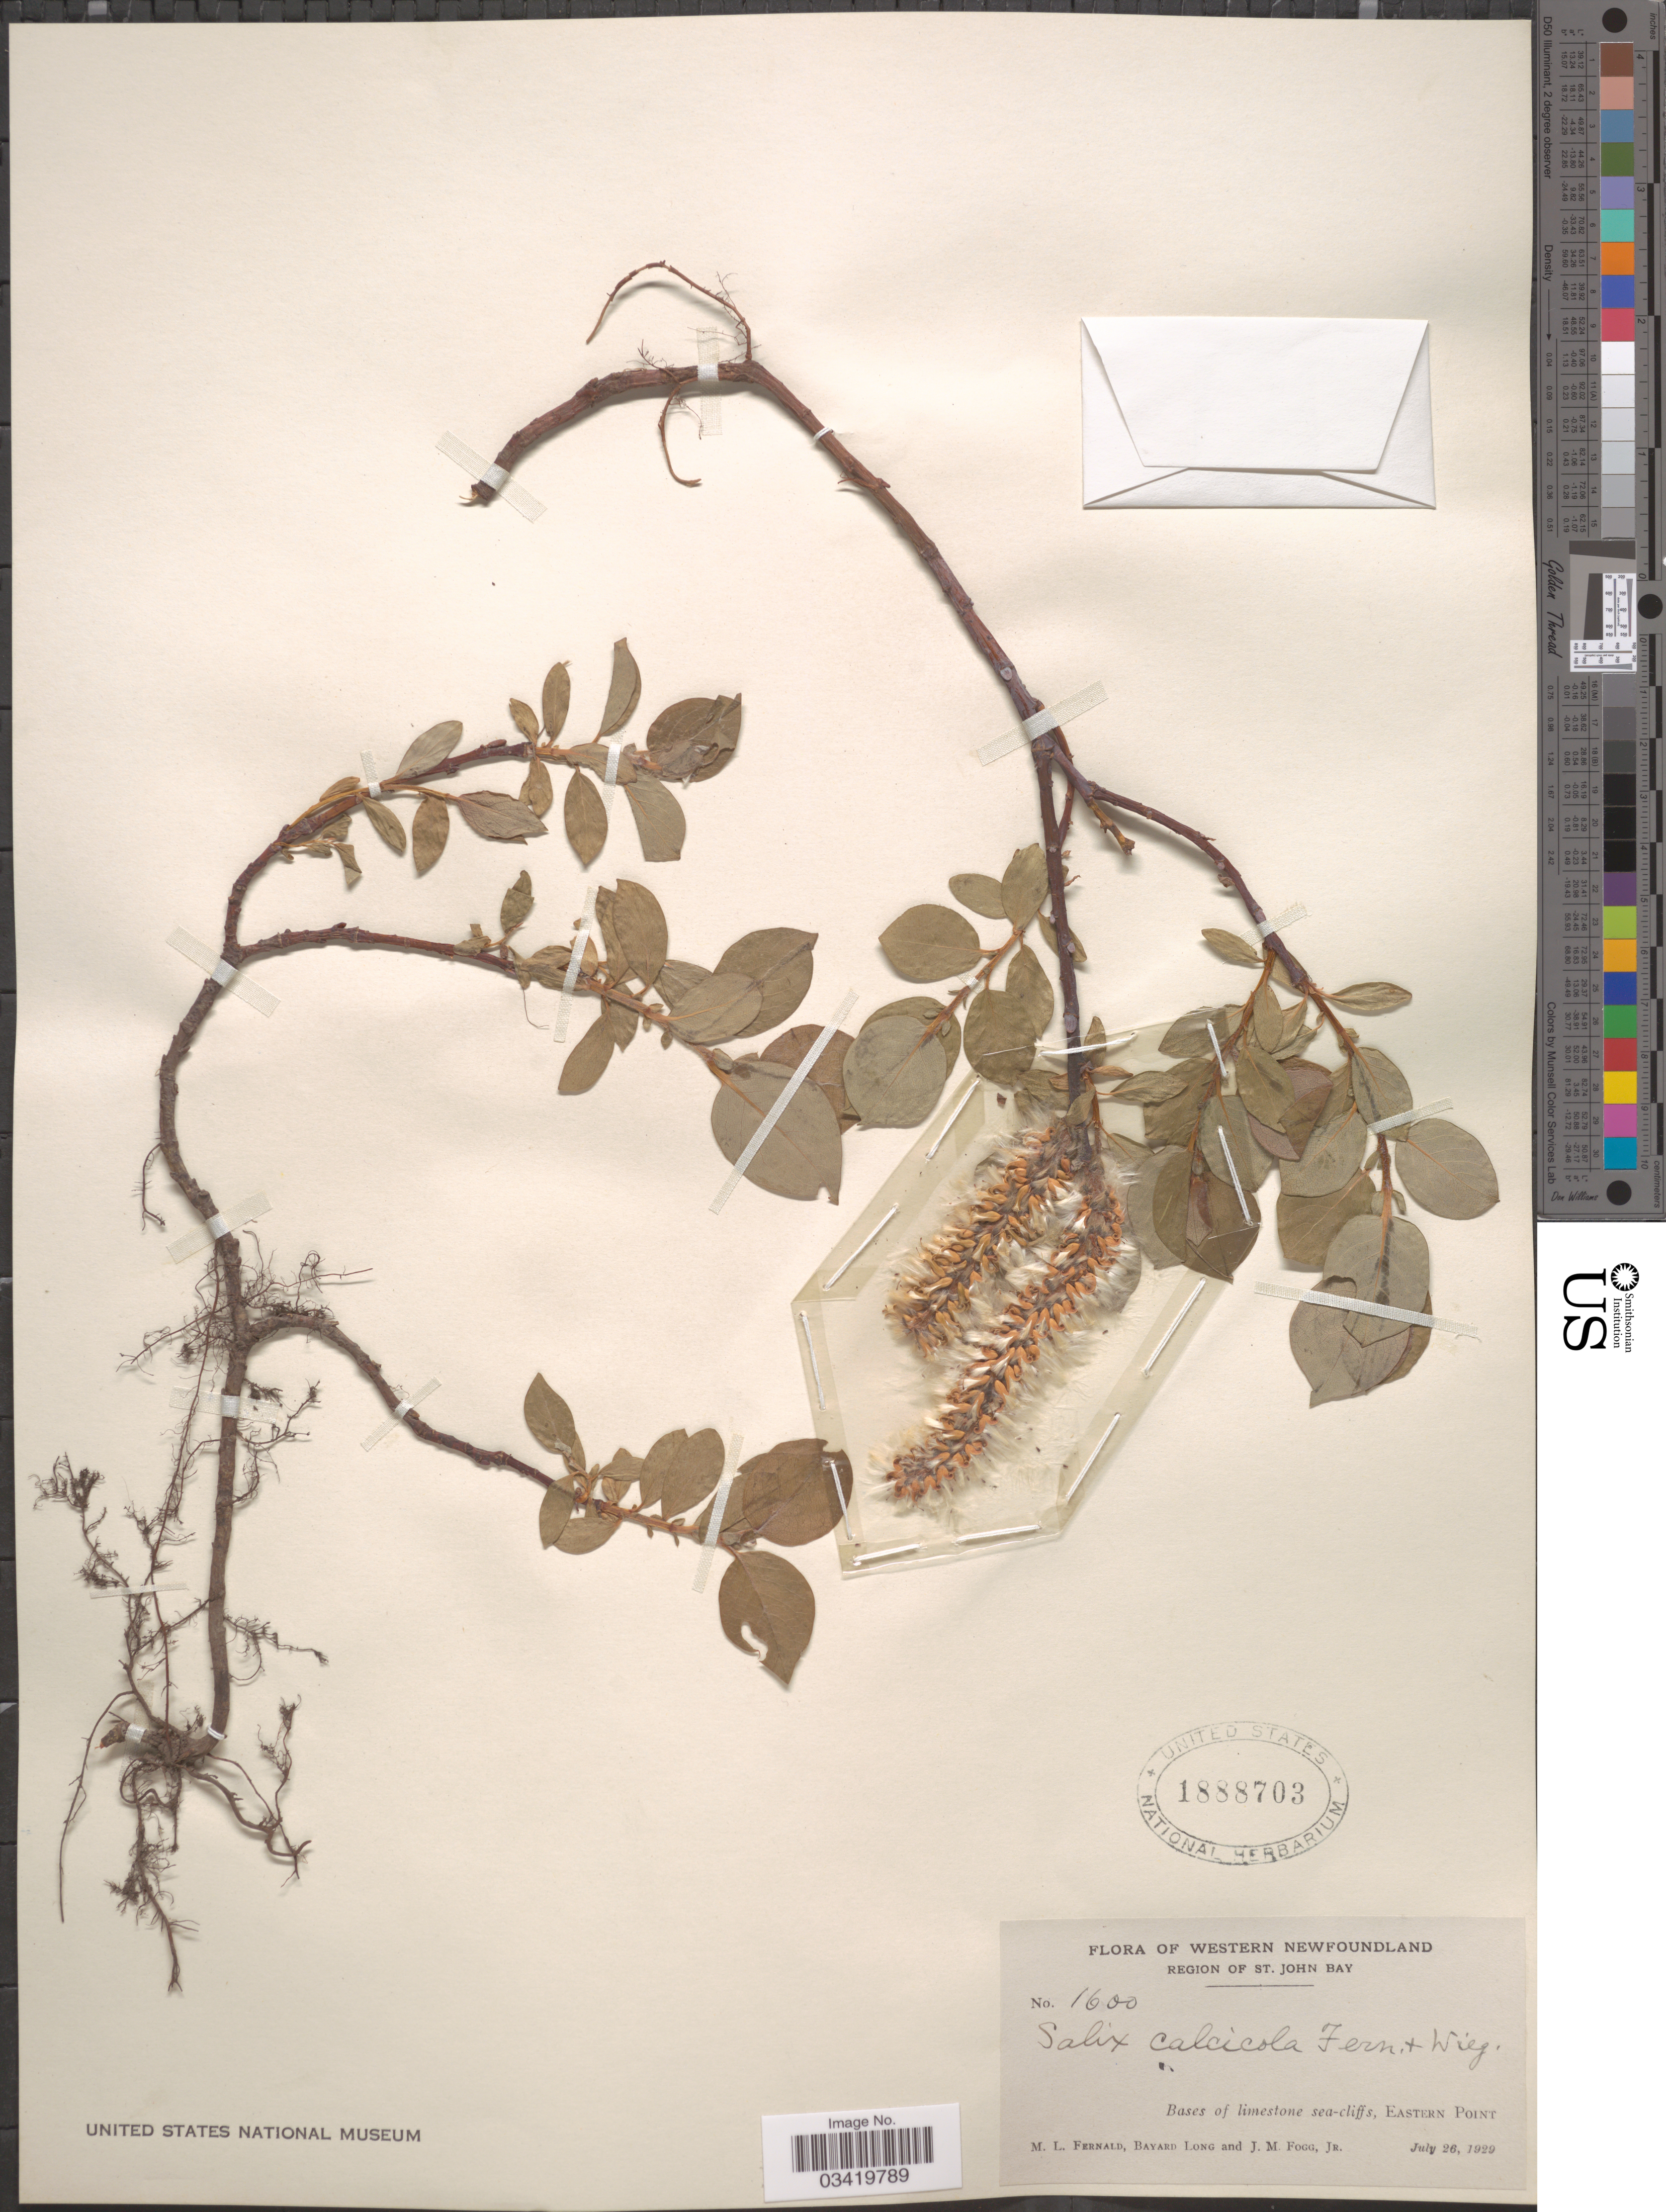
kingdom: Plantae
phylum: Tracheophyta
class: Magnoliopsida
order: Malpighiales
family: Salicaceae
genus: Salix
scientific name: Salix calcicola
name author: Fernald & Wiegand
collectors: M. L. Fernald, B. Long & J. Fogg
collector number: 1600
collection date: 1929-07-26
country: Canada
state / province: Newfoundland and Labrador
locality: Western Newfoundland. Region of St. John Bay. Bases of limestone sea-cliffs, Eastern Point.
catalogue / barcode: US 1888703